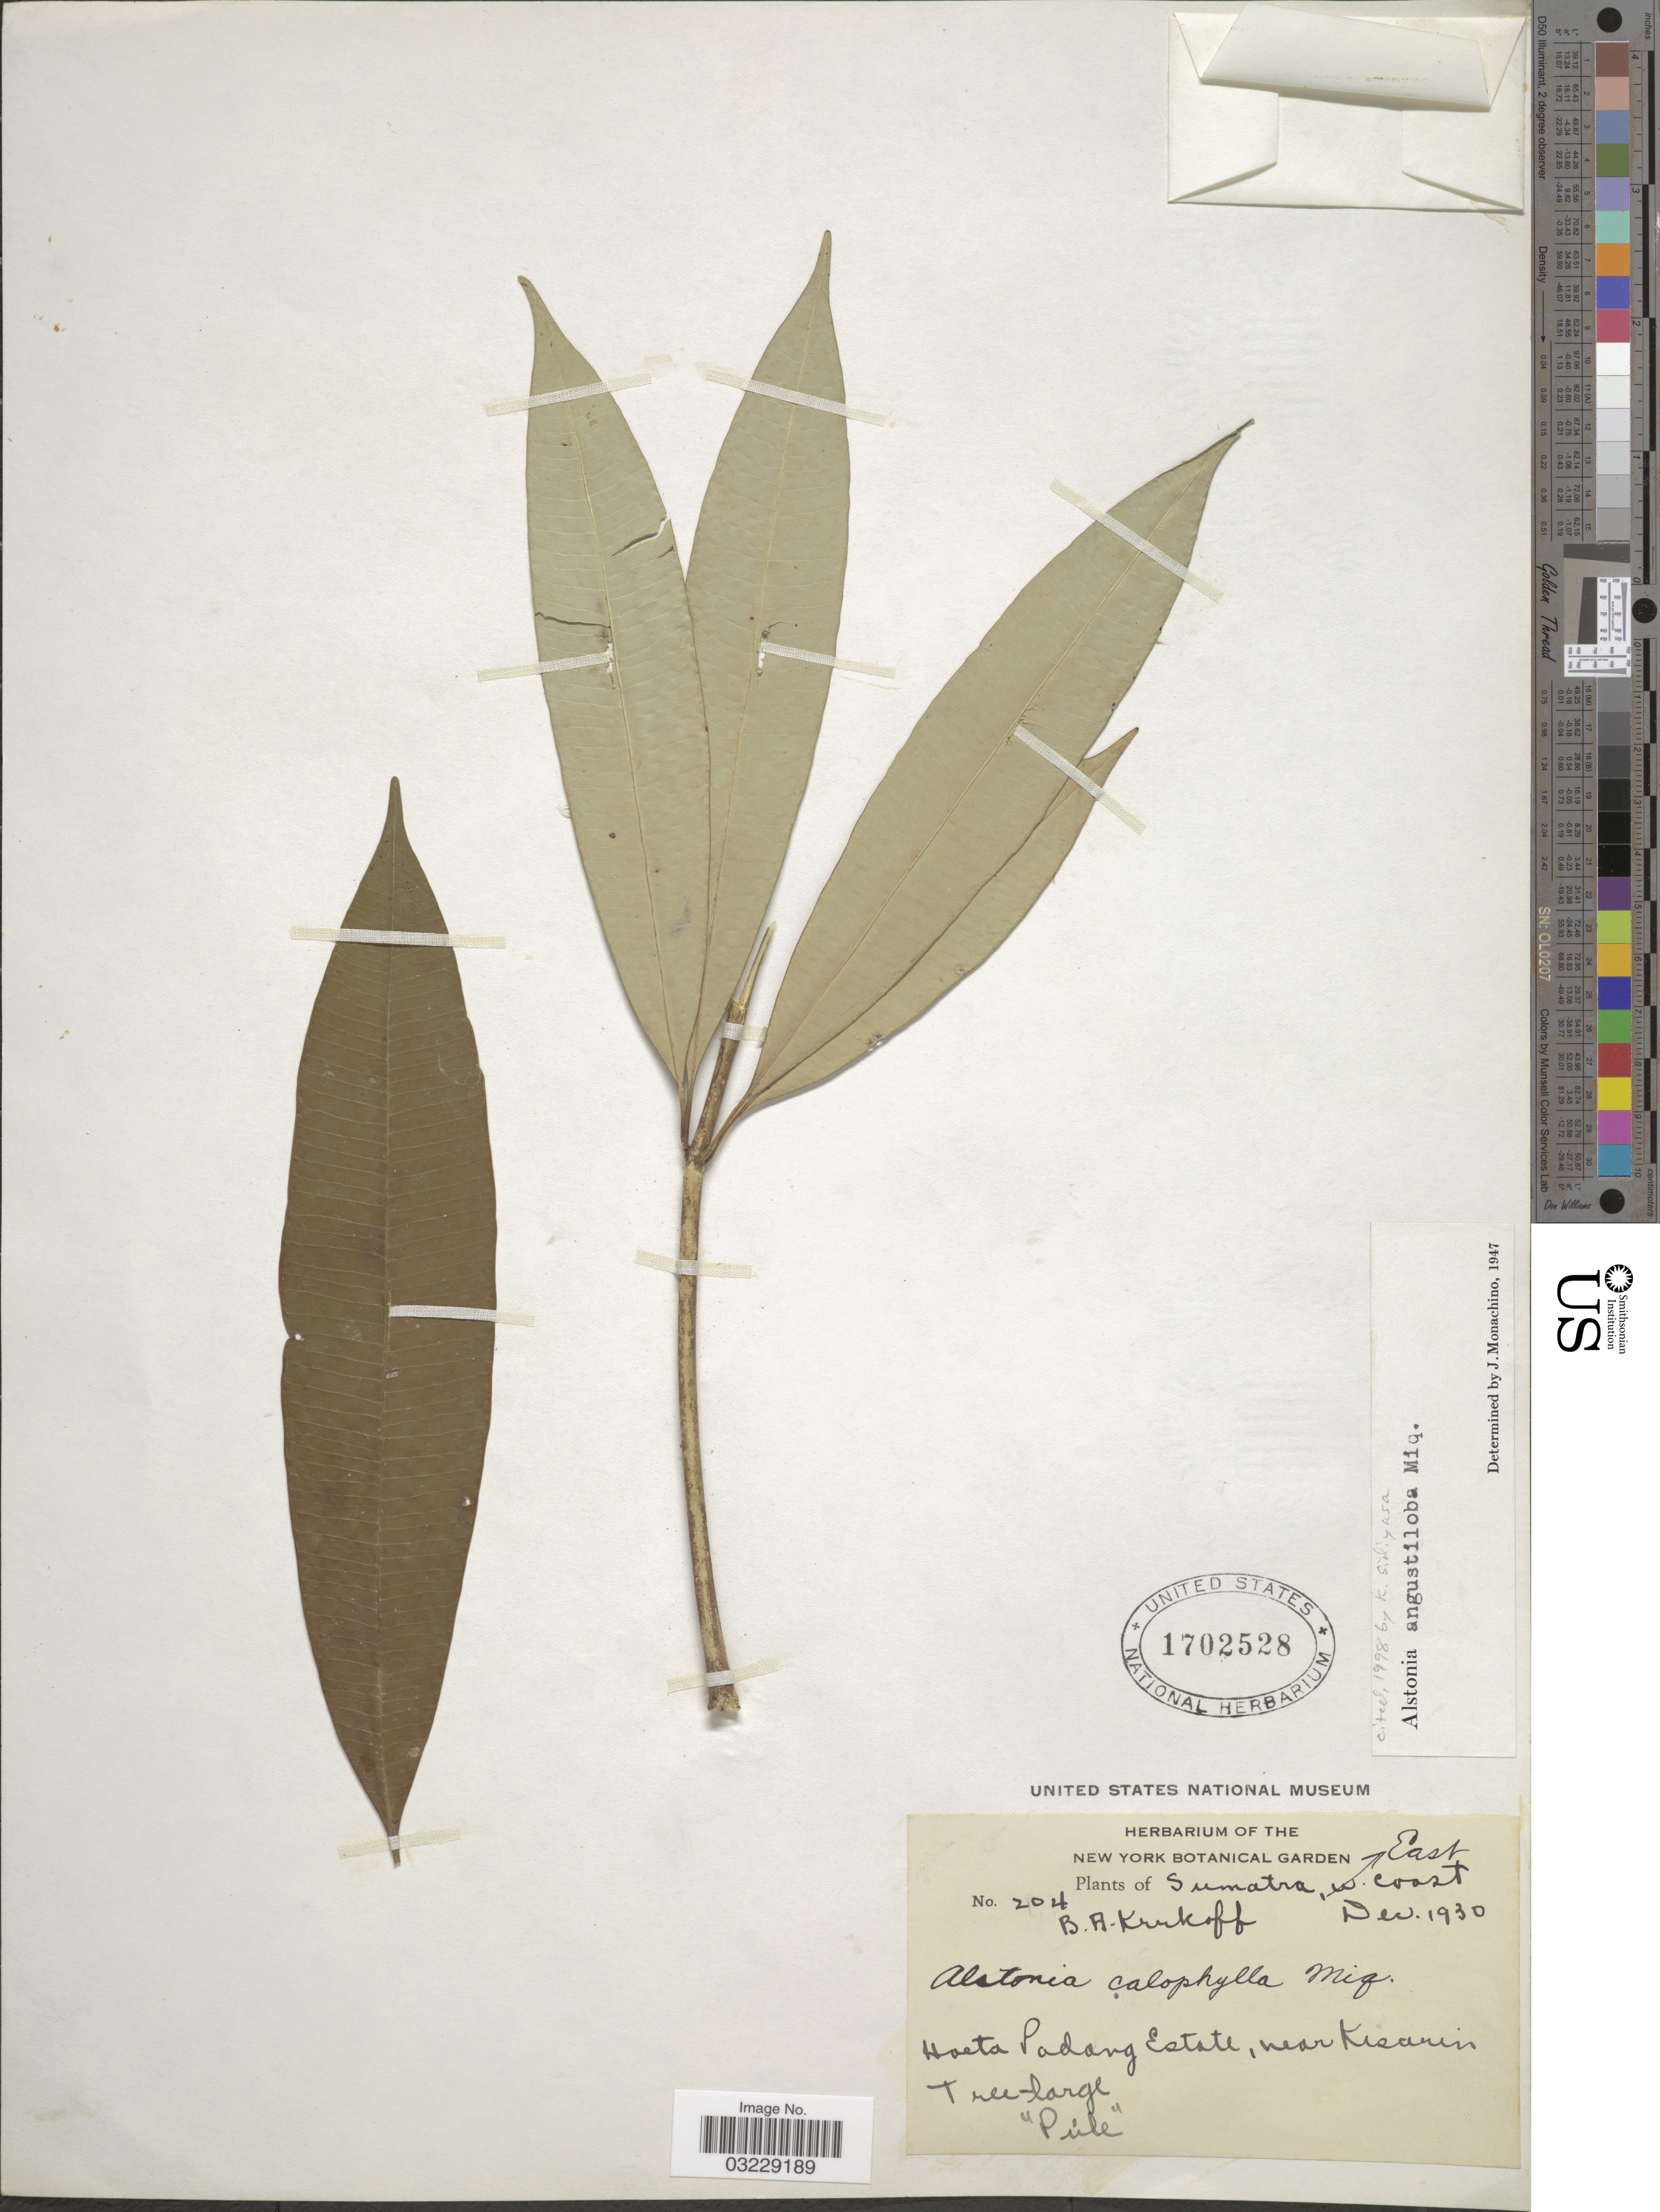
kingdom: Plantae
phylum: Tracheophyta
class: Magnoliopsida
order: Gentianales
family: Apocynaceae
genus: Alstonia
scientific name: Alstonia angustiloba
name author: Miq.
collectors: B. A. Krukoff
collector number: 204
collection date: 1930-12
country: Indonesia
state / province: Sumatra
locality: East Coast. Hoeta Padang Estate, near Kisarin.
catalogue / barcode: US 1702528